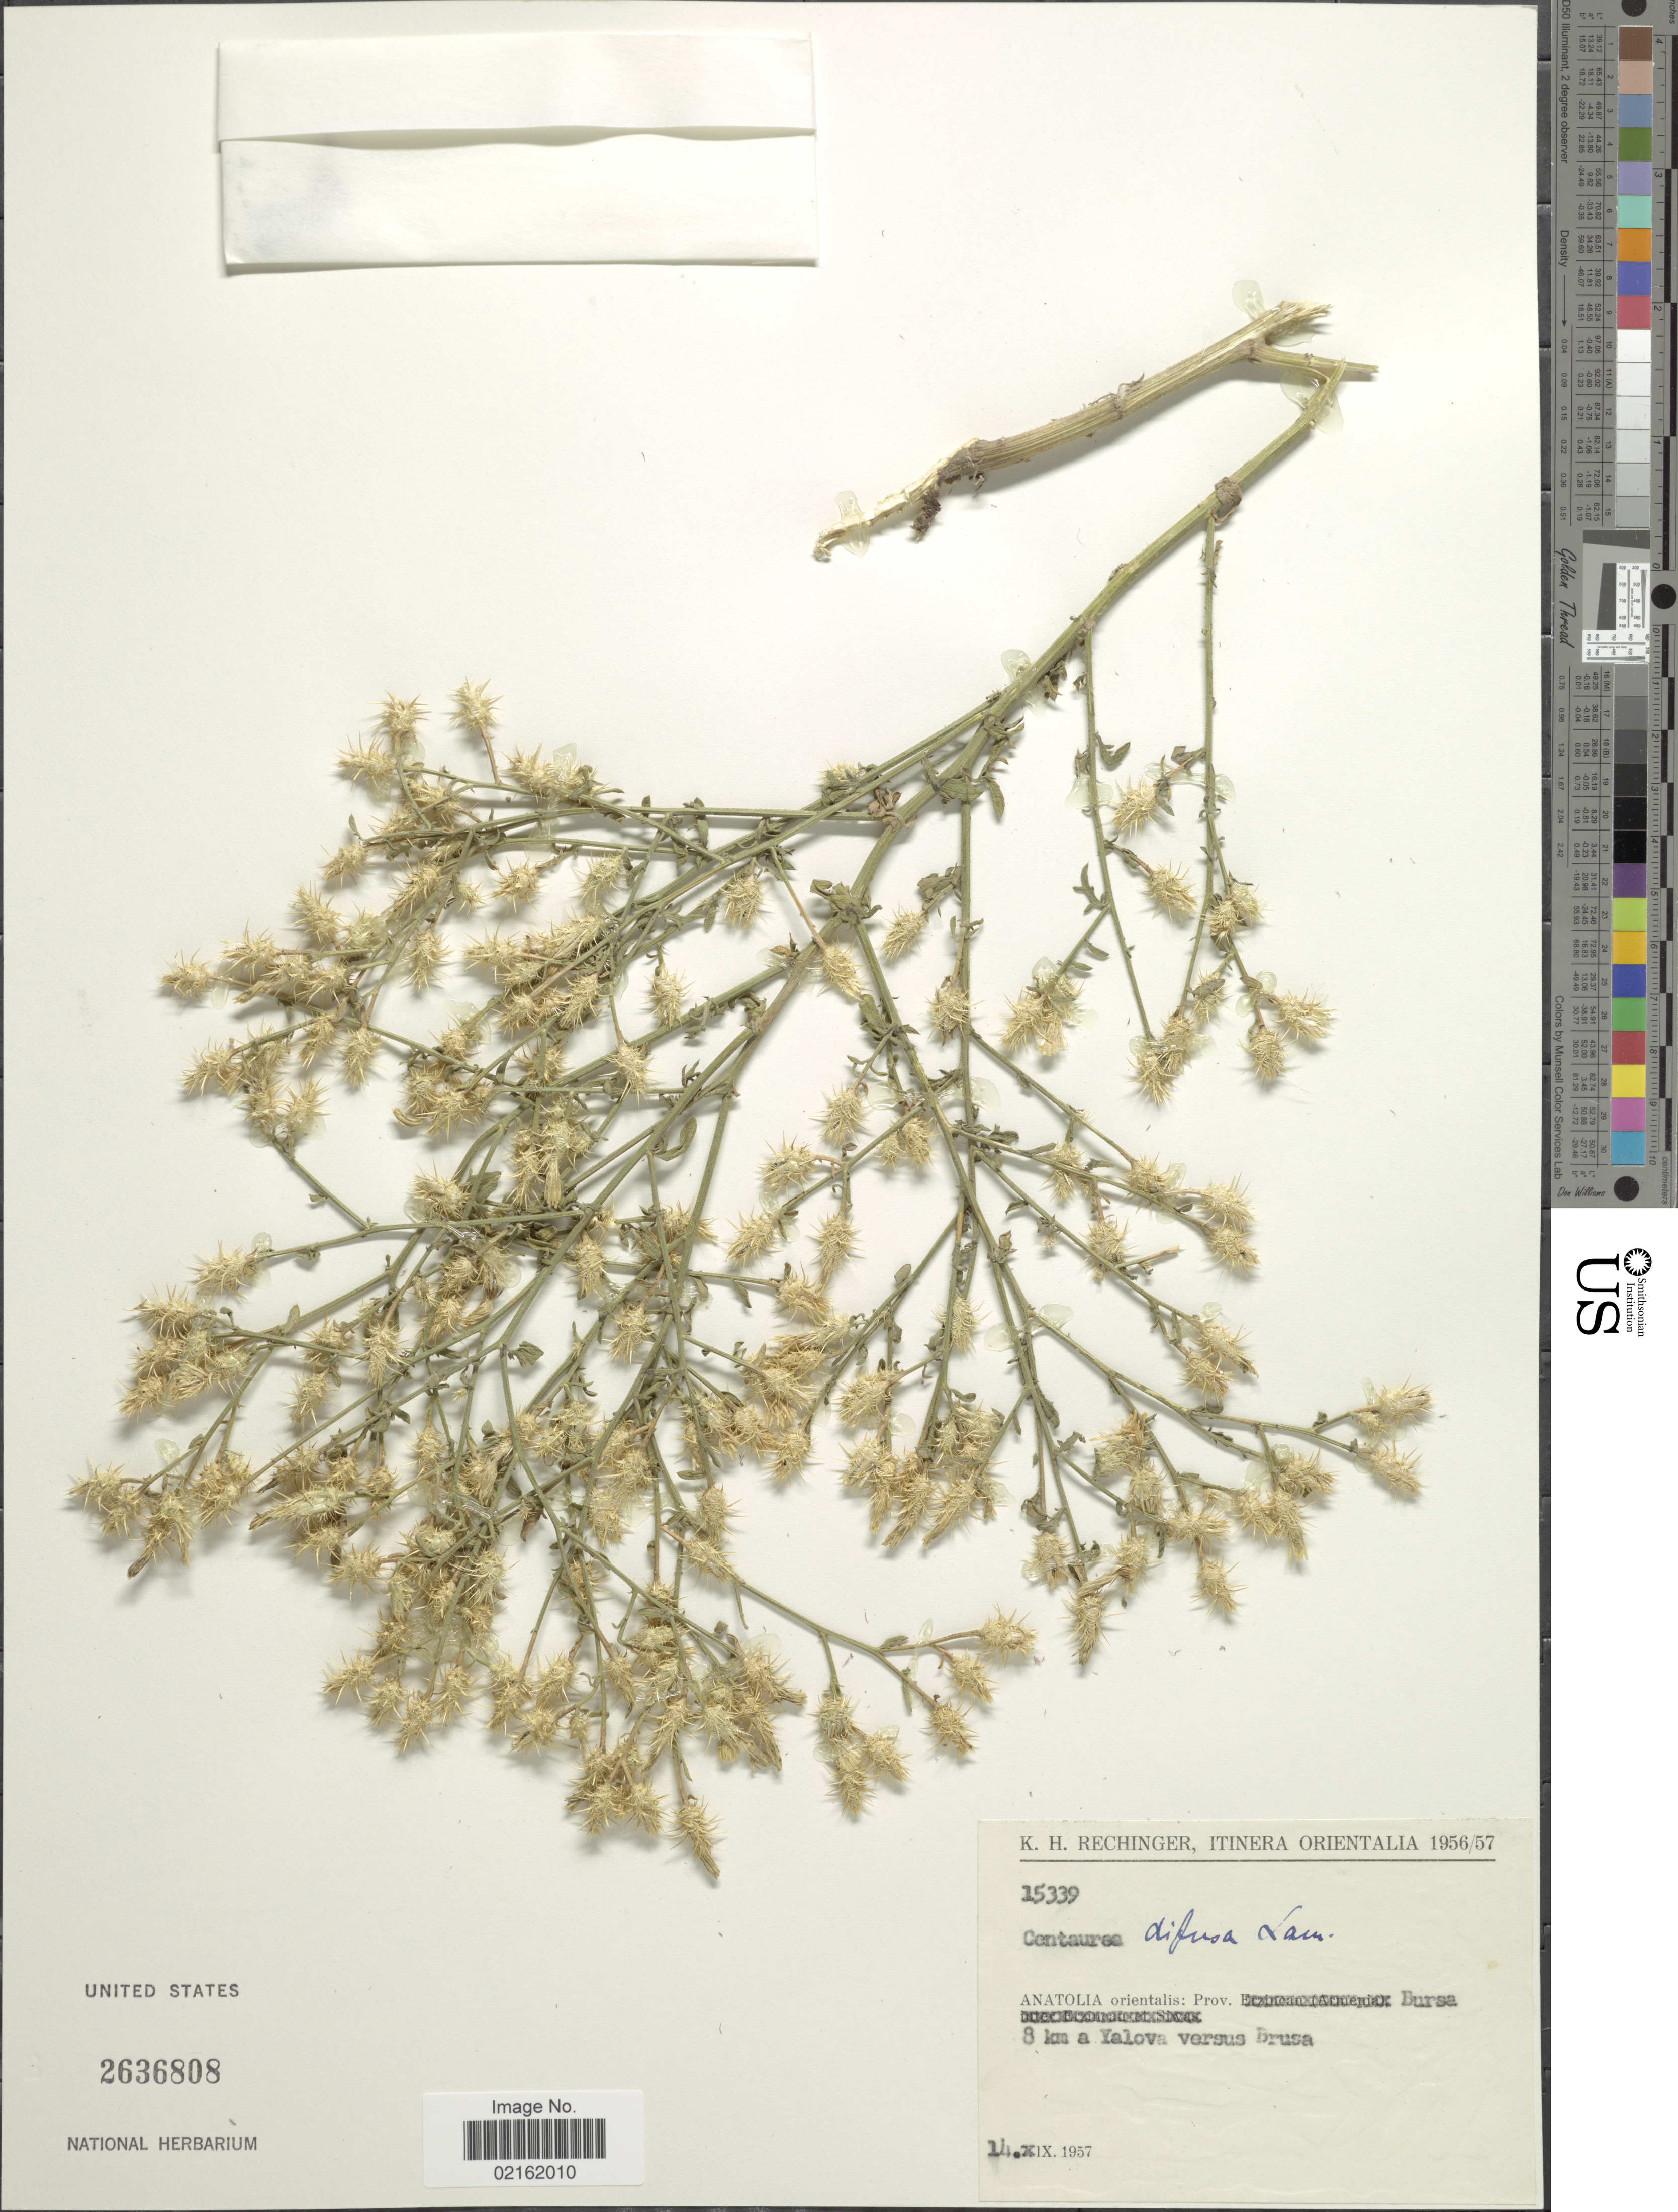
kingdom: Plantae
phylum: Tracheophyta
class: Magnoliopsida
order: Asterales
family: Asteraceae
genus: Centaurea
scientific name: Centaurea diffusa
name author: Lam.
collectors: K. H. Rechinger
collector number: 15339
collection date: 1957-09-14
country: Turkey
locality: Orientalia, Anatolia orientalis: Prov. Bursa, 8 km a Yalova versus Brusa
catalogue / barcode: US 2636808